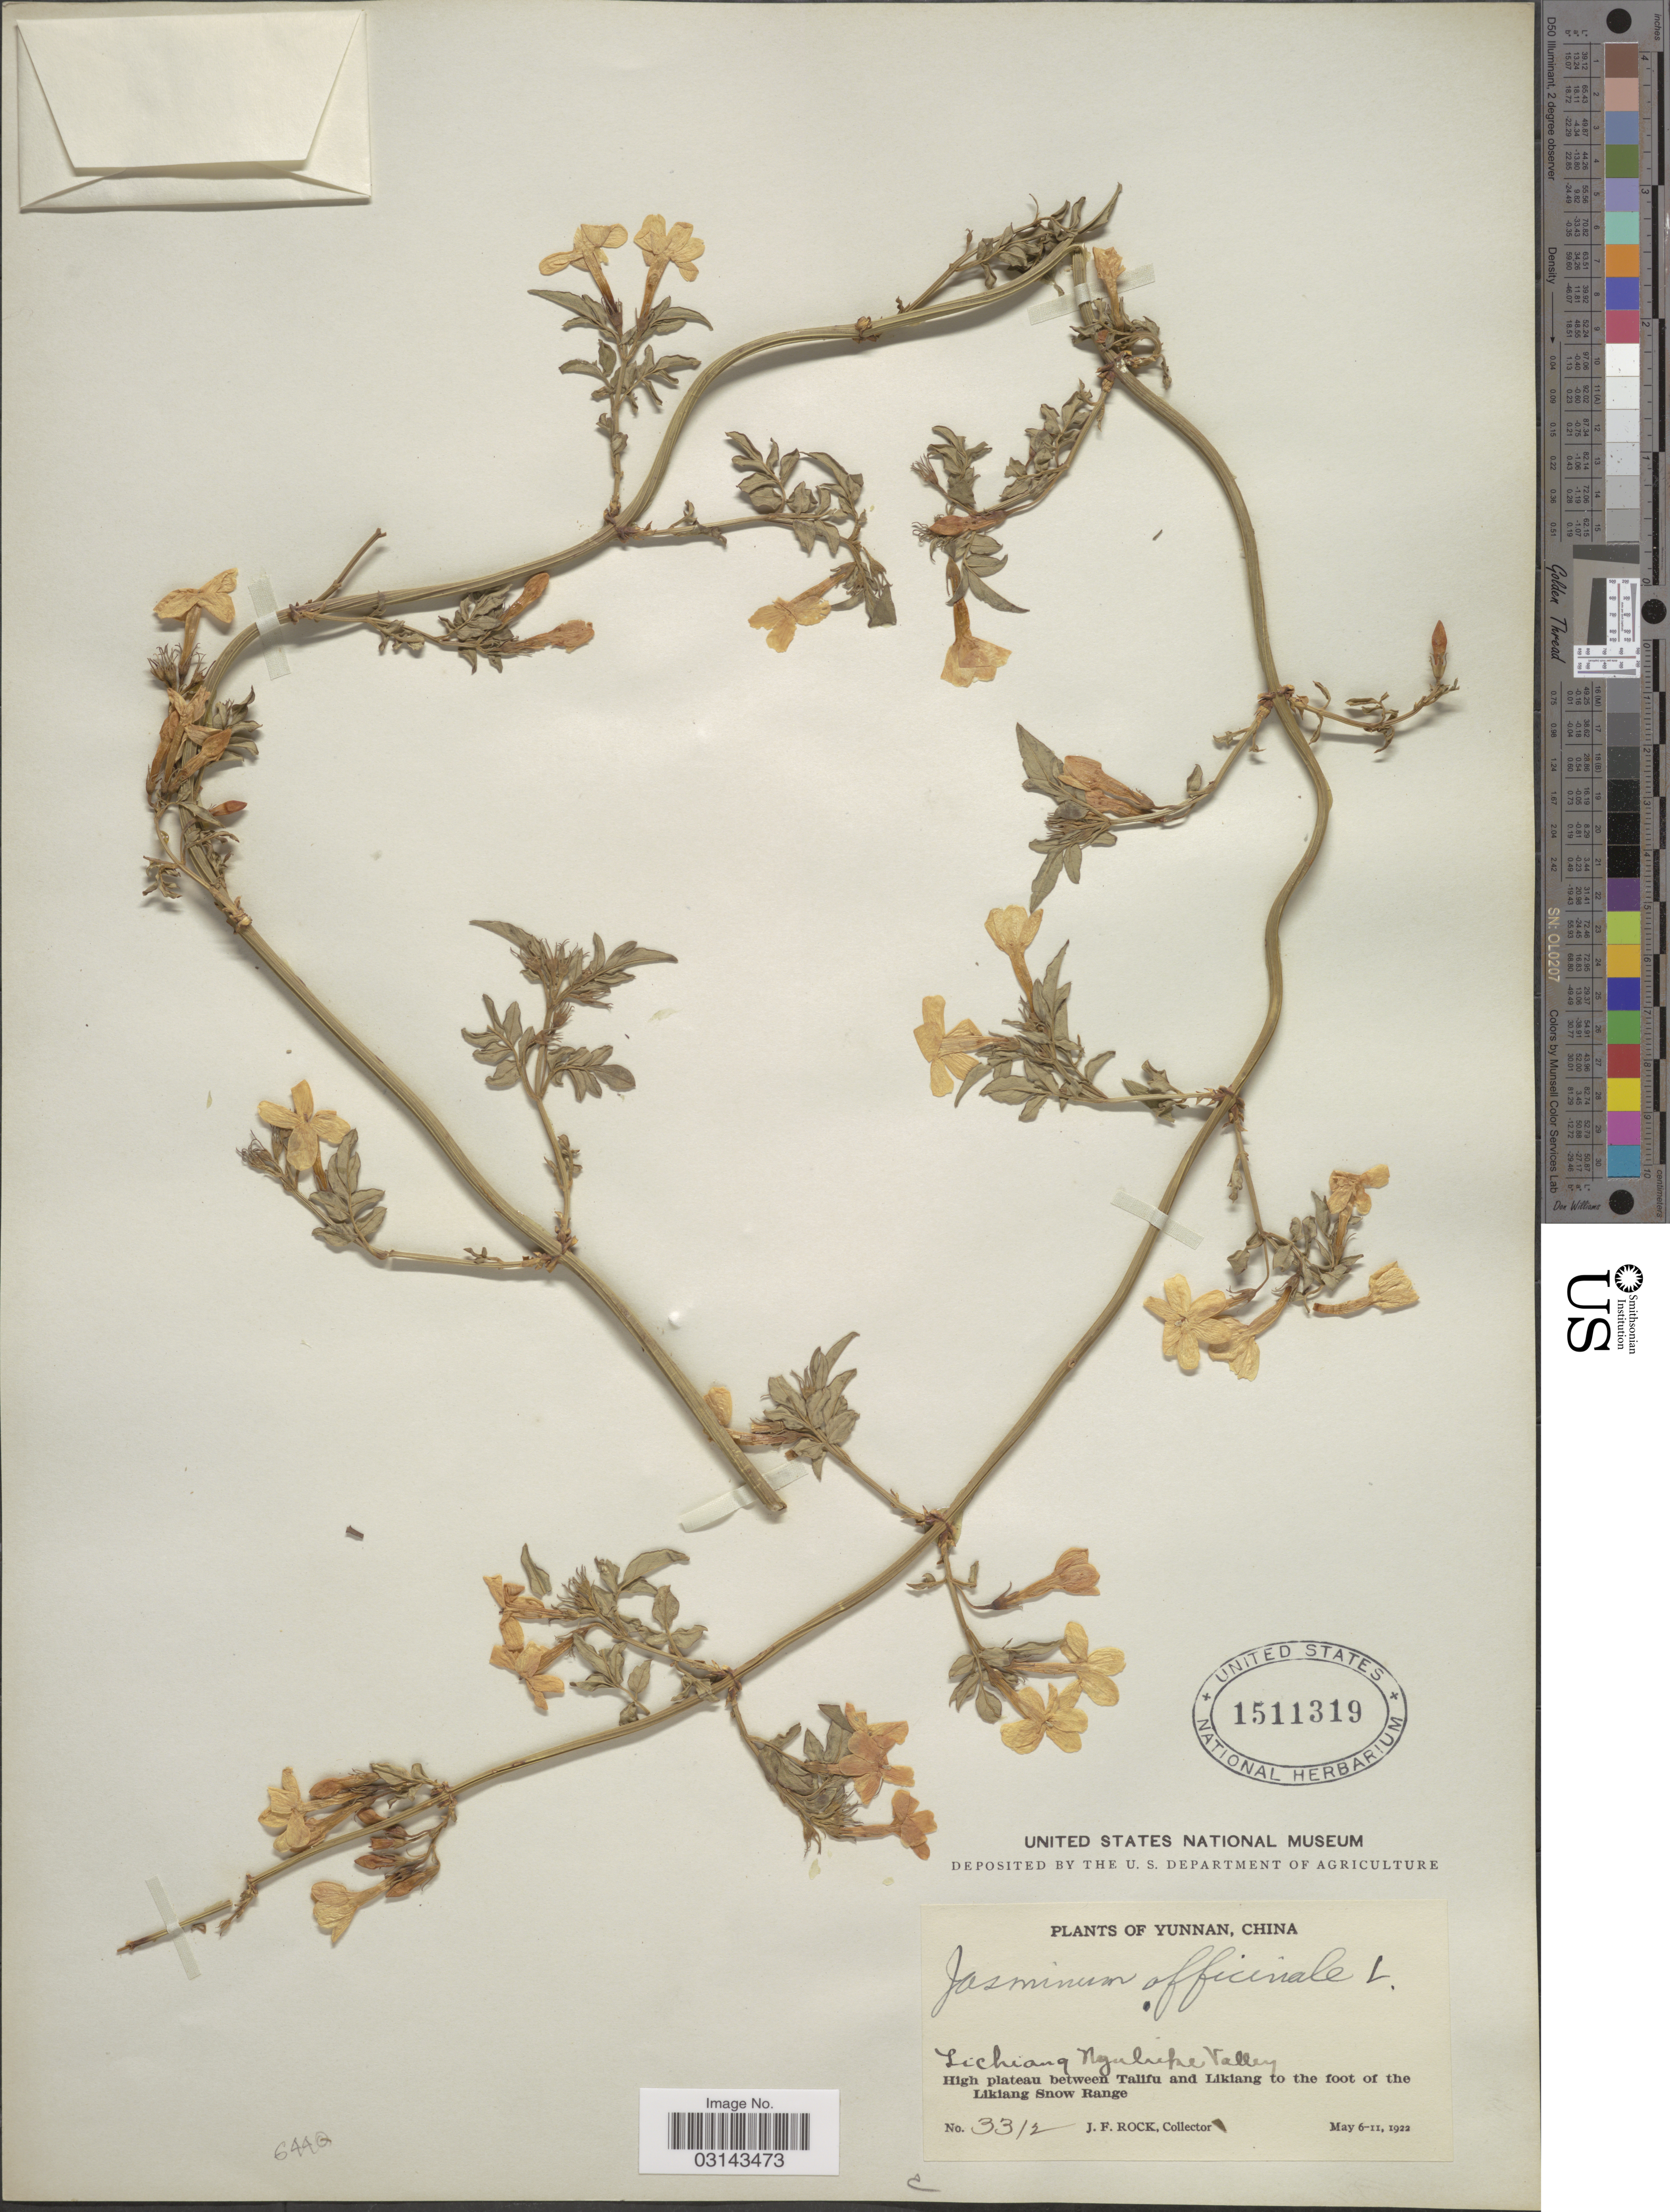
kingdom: Plantae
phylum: Tracheophyta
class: Magnoliopsida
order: Lamiales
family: Oleaceae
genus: Jasminum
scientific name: Jasminum officinale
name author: L.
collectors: J. Rock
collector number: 3312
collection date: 1922-05-06/1922-05-11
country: China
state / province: Yunnan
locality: Lichiang Nguluke Valley. High plateau between Talifu and Likiang to the foot of the Likiang Snow Range.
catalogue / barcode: US 1511319